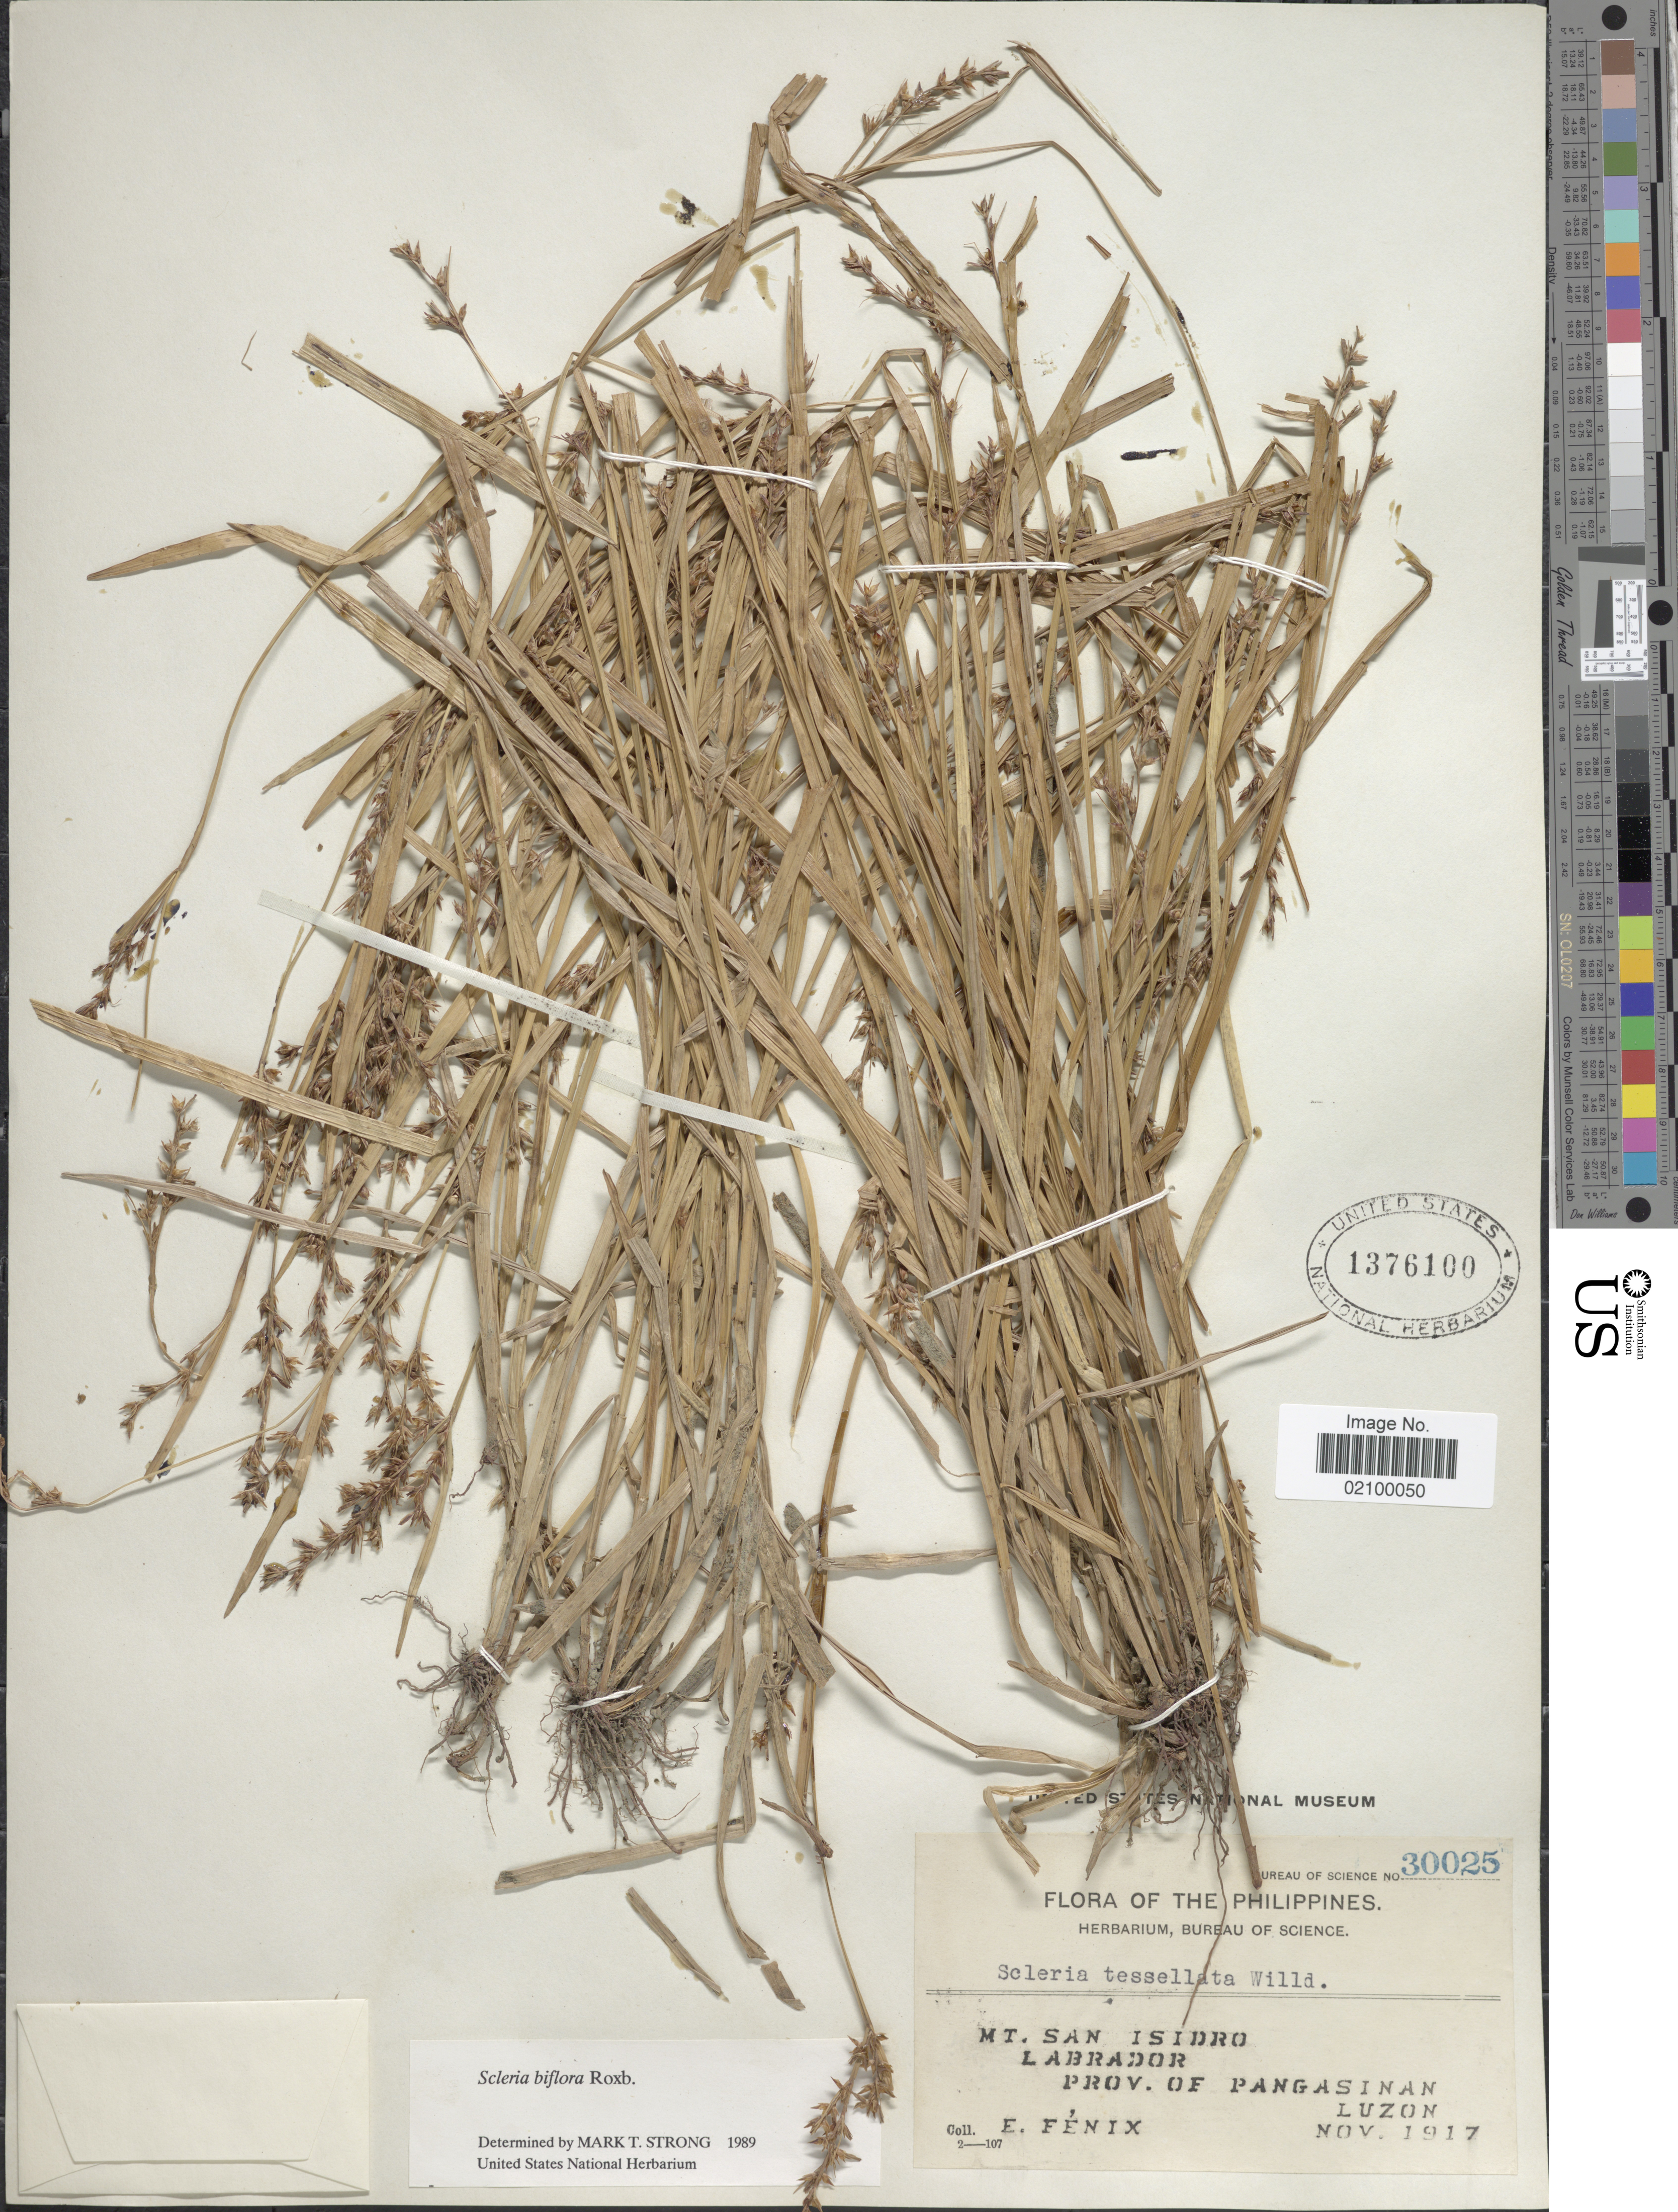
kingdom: Plantae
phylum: Tracheophyta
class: Liliopsida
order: Poales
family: Cyperaceae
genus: Scleria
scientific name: Scleria biflora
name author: Roxb.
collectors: E. Fenix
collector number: Bureau of Science 30025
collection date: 1917-11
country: Philippines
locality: Mt. San Isidro. Labrador, Prov. of Pangasinan, Luzon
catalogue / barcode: US 1376100